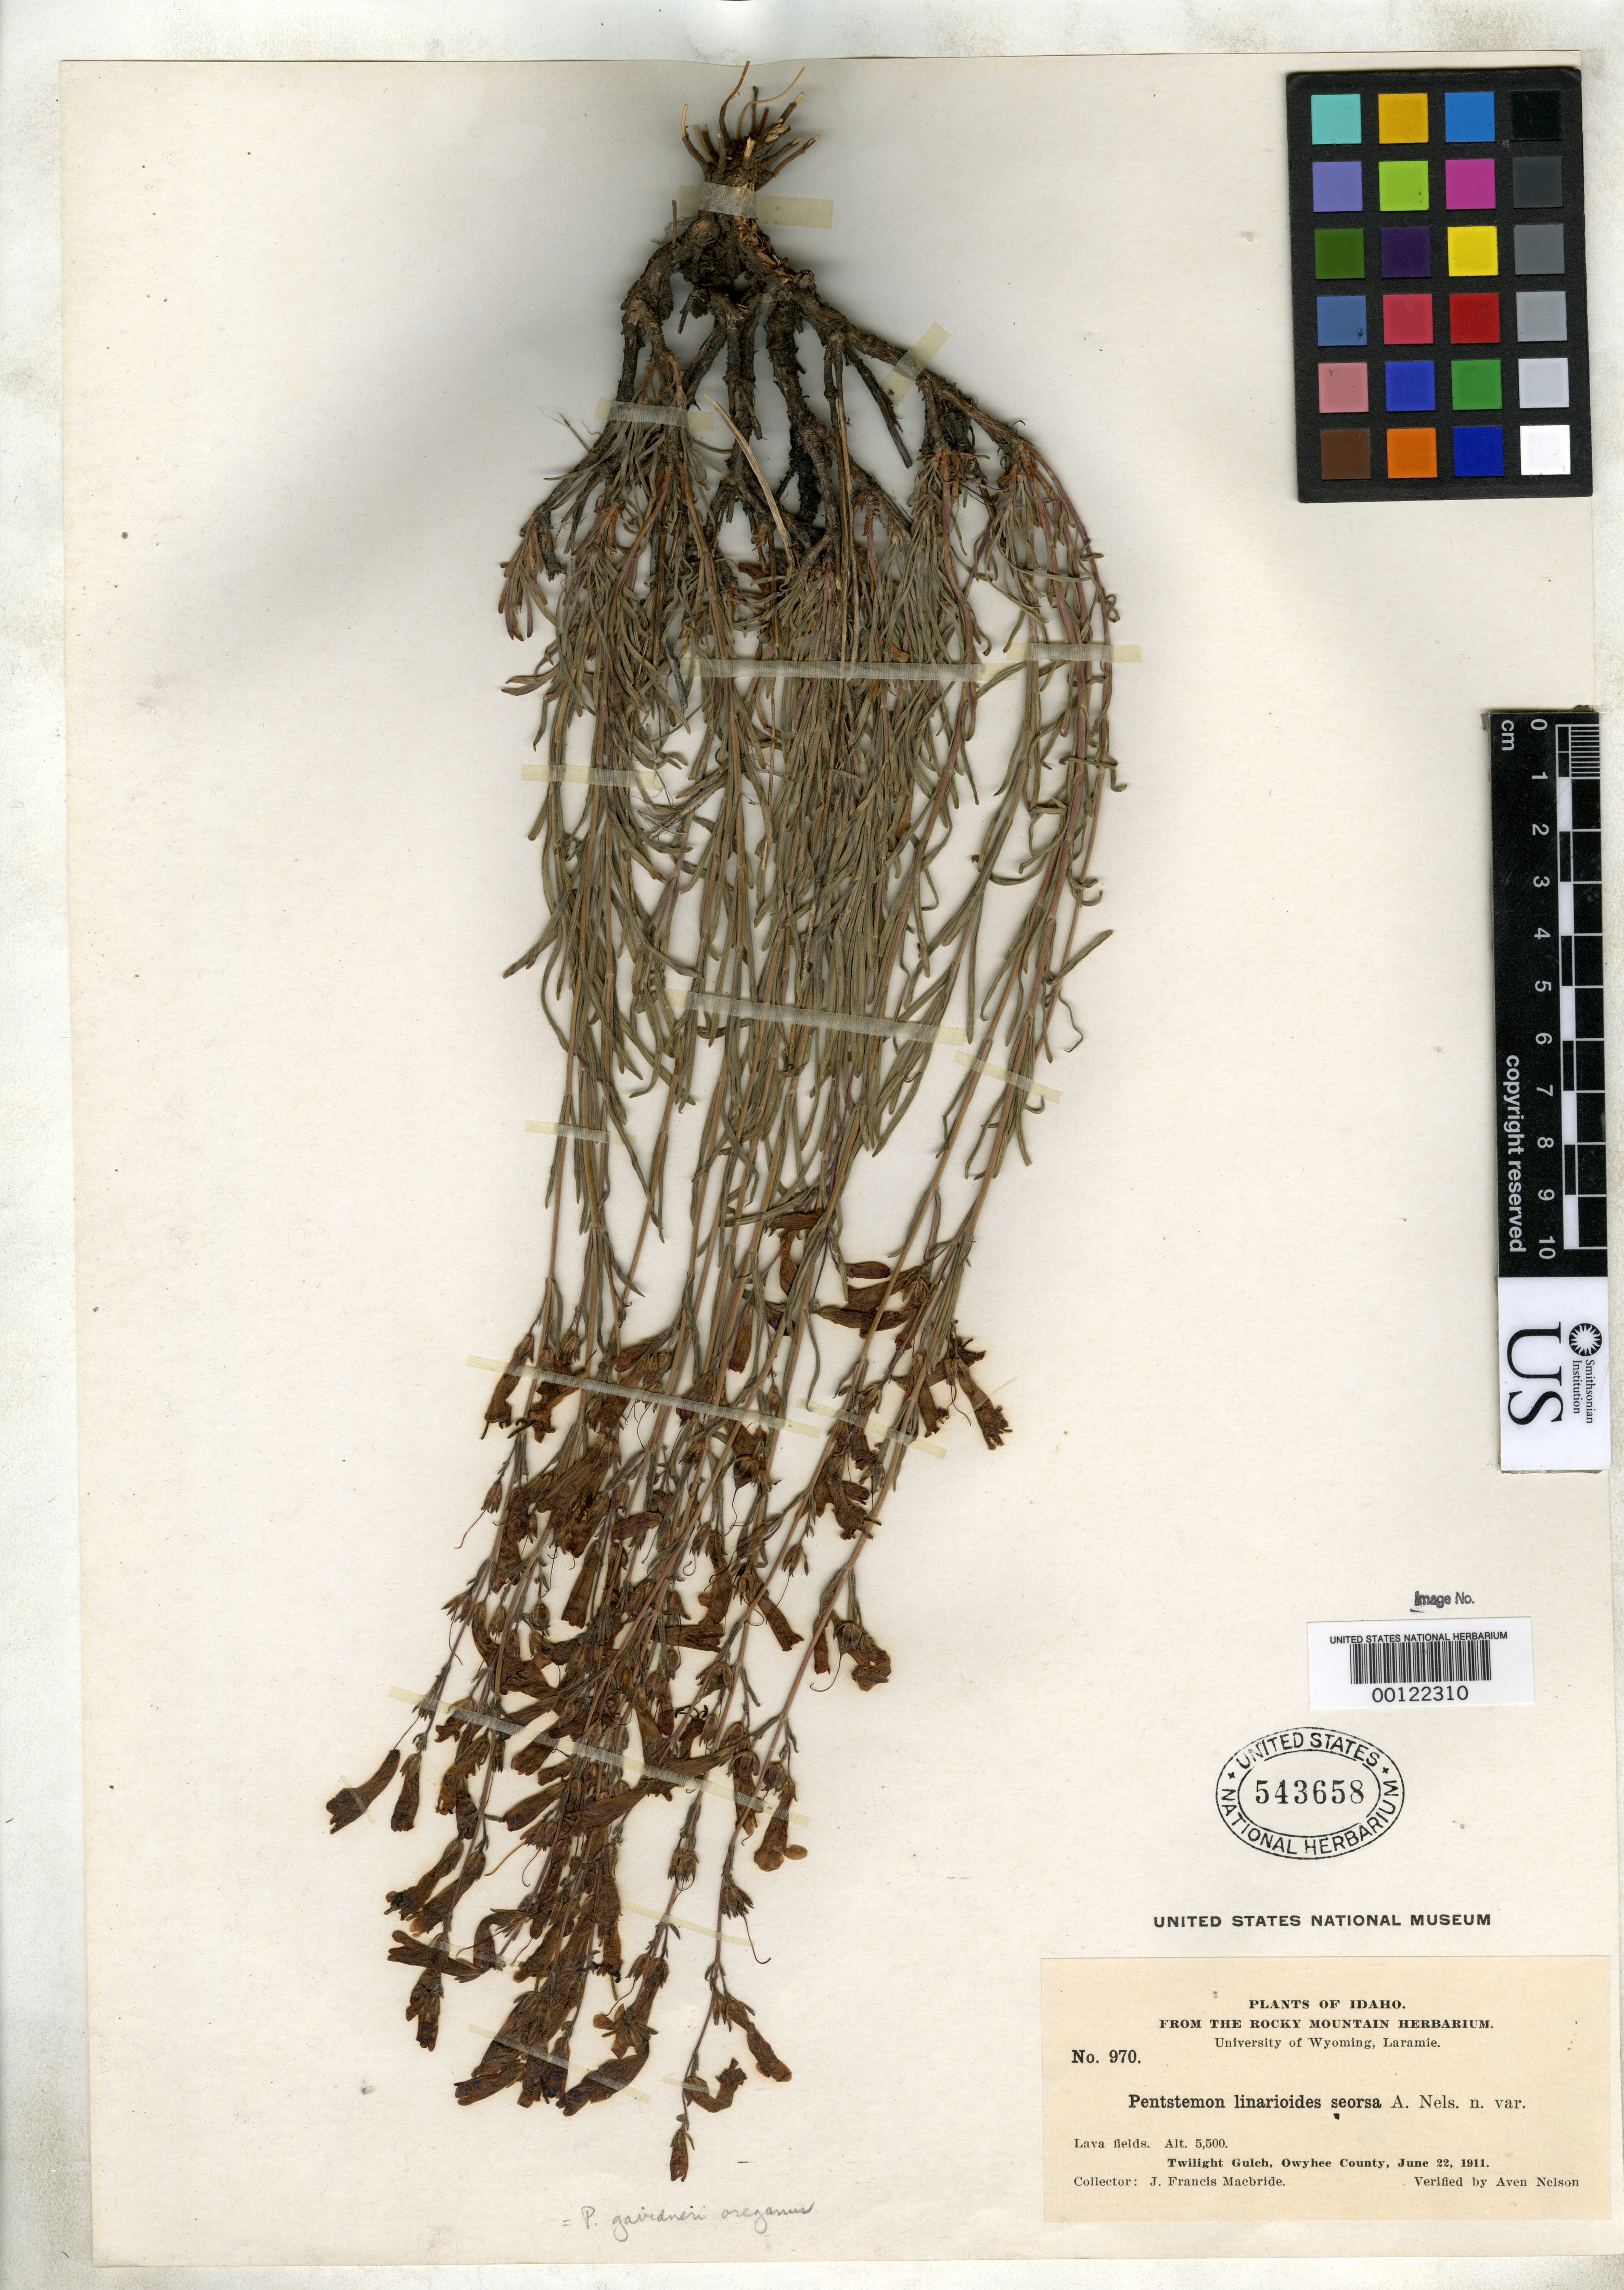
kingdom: Plantae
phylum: Tracheophyta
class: Magnoliopsida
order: Lamiales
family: Plantaginaceae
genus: Penstemon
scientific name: Penstemon linarioides var. seorsus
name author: A. Nelson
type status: Isotype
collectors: J. F. Macbride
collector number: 970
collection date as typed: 22 Jun 1911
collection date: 1911-06-22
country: United States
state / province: Idaho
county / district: Owyhee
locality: Twilight Gulch.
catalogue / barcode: US 543658